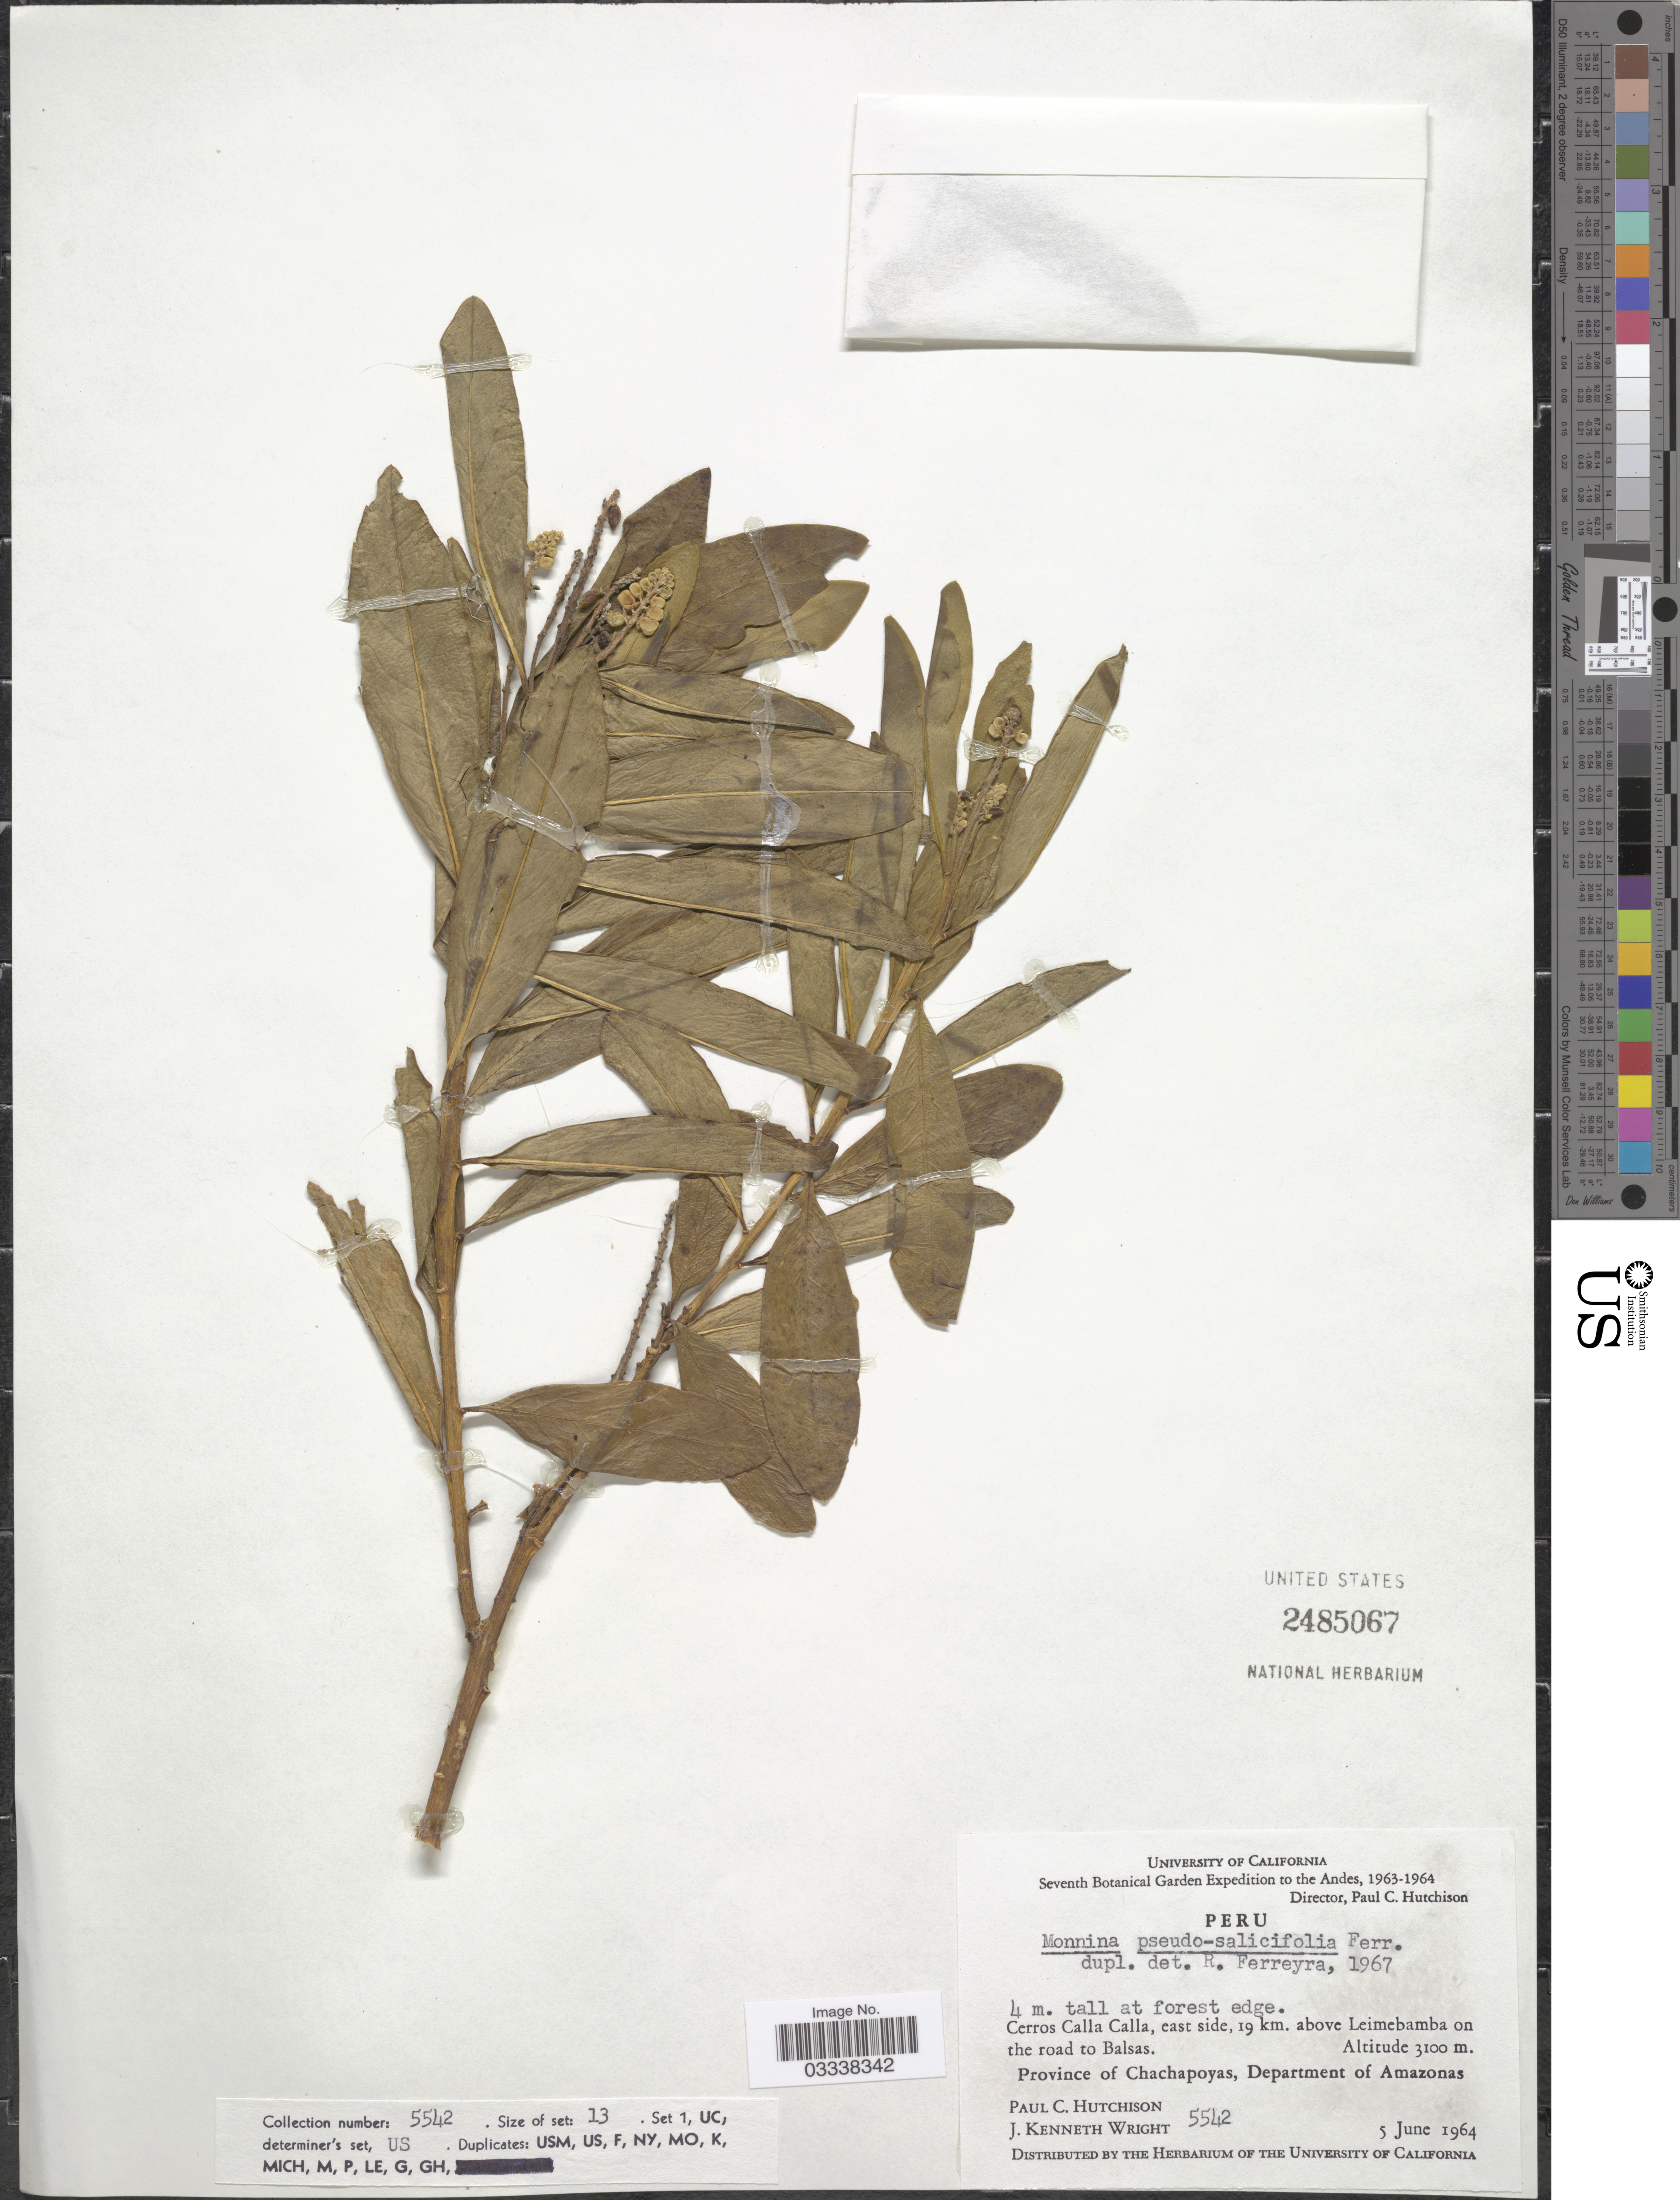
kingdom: Plantae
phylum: Tracheophyta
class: Magnoliopsida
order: Fabales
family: Polygalaceae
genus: Monnina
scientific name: Monnina pseudosalicifolia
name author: Ferreyra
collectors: P. C. Hutchison & J. K. Wright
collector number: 5542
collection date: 1964-06-05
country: Peru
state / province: Amazonas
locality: Cerros Calla Calla, east side, 19 km. above Leimebamba on the road to Balsas. Province of Chachapoyas, Department of Amazonas.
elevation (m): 3100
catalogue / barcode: US 2485067